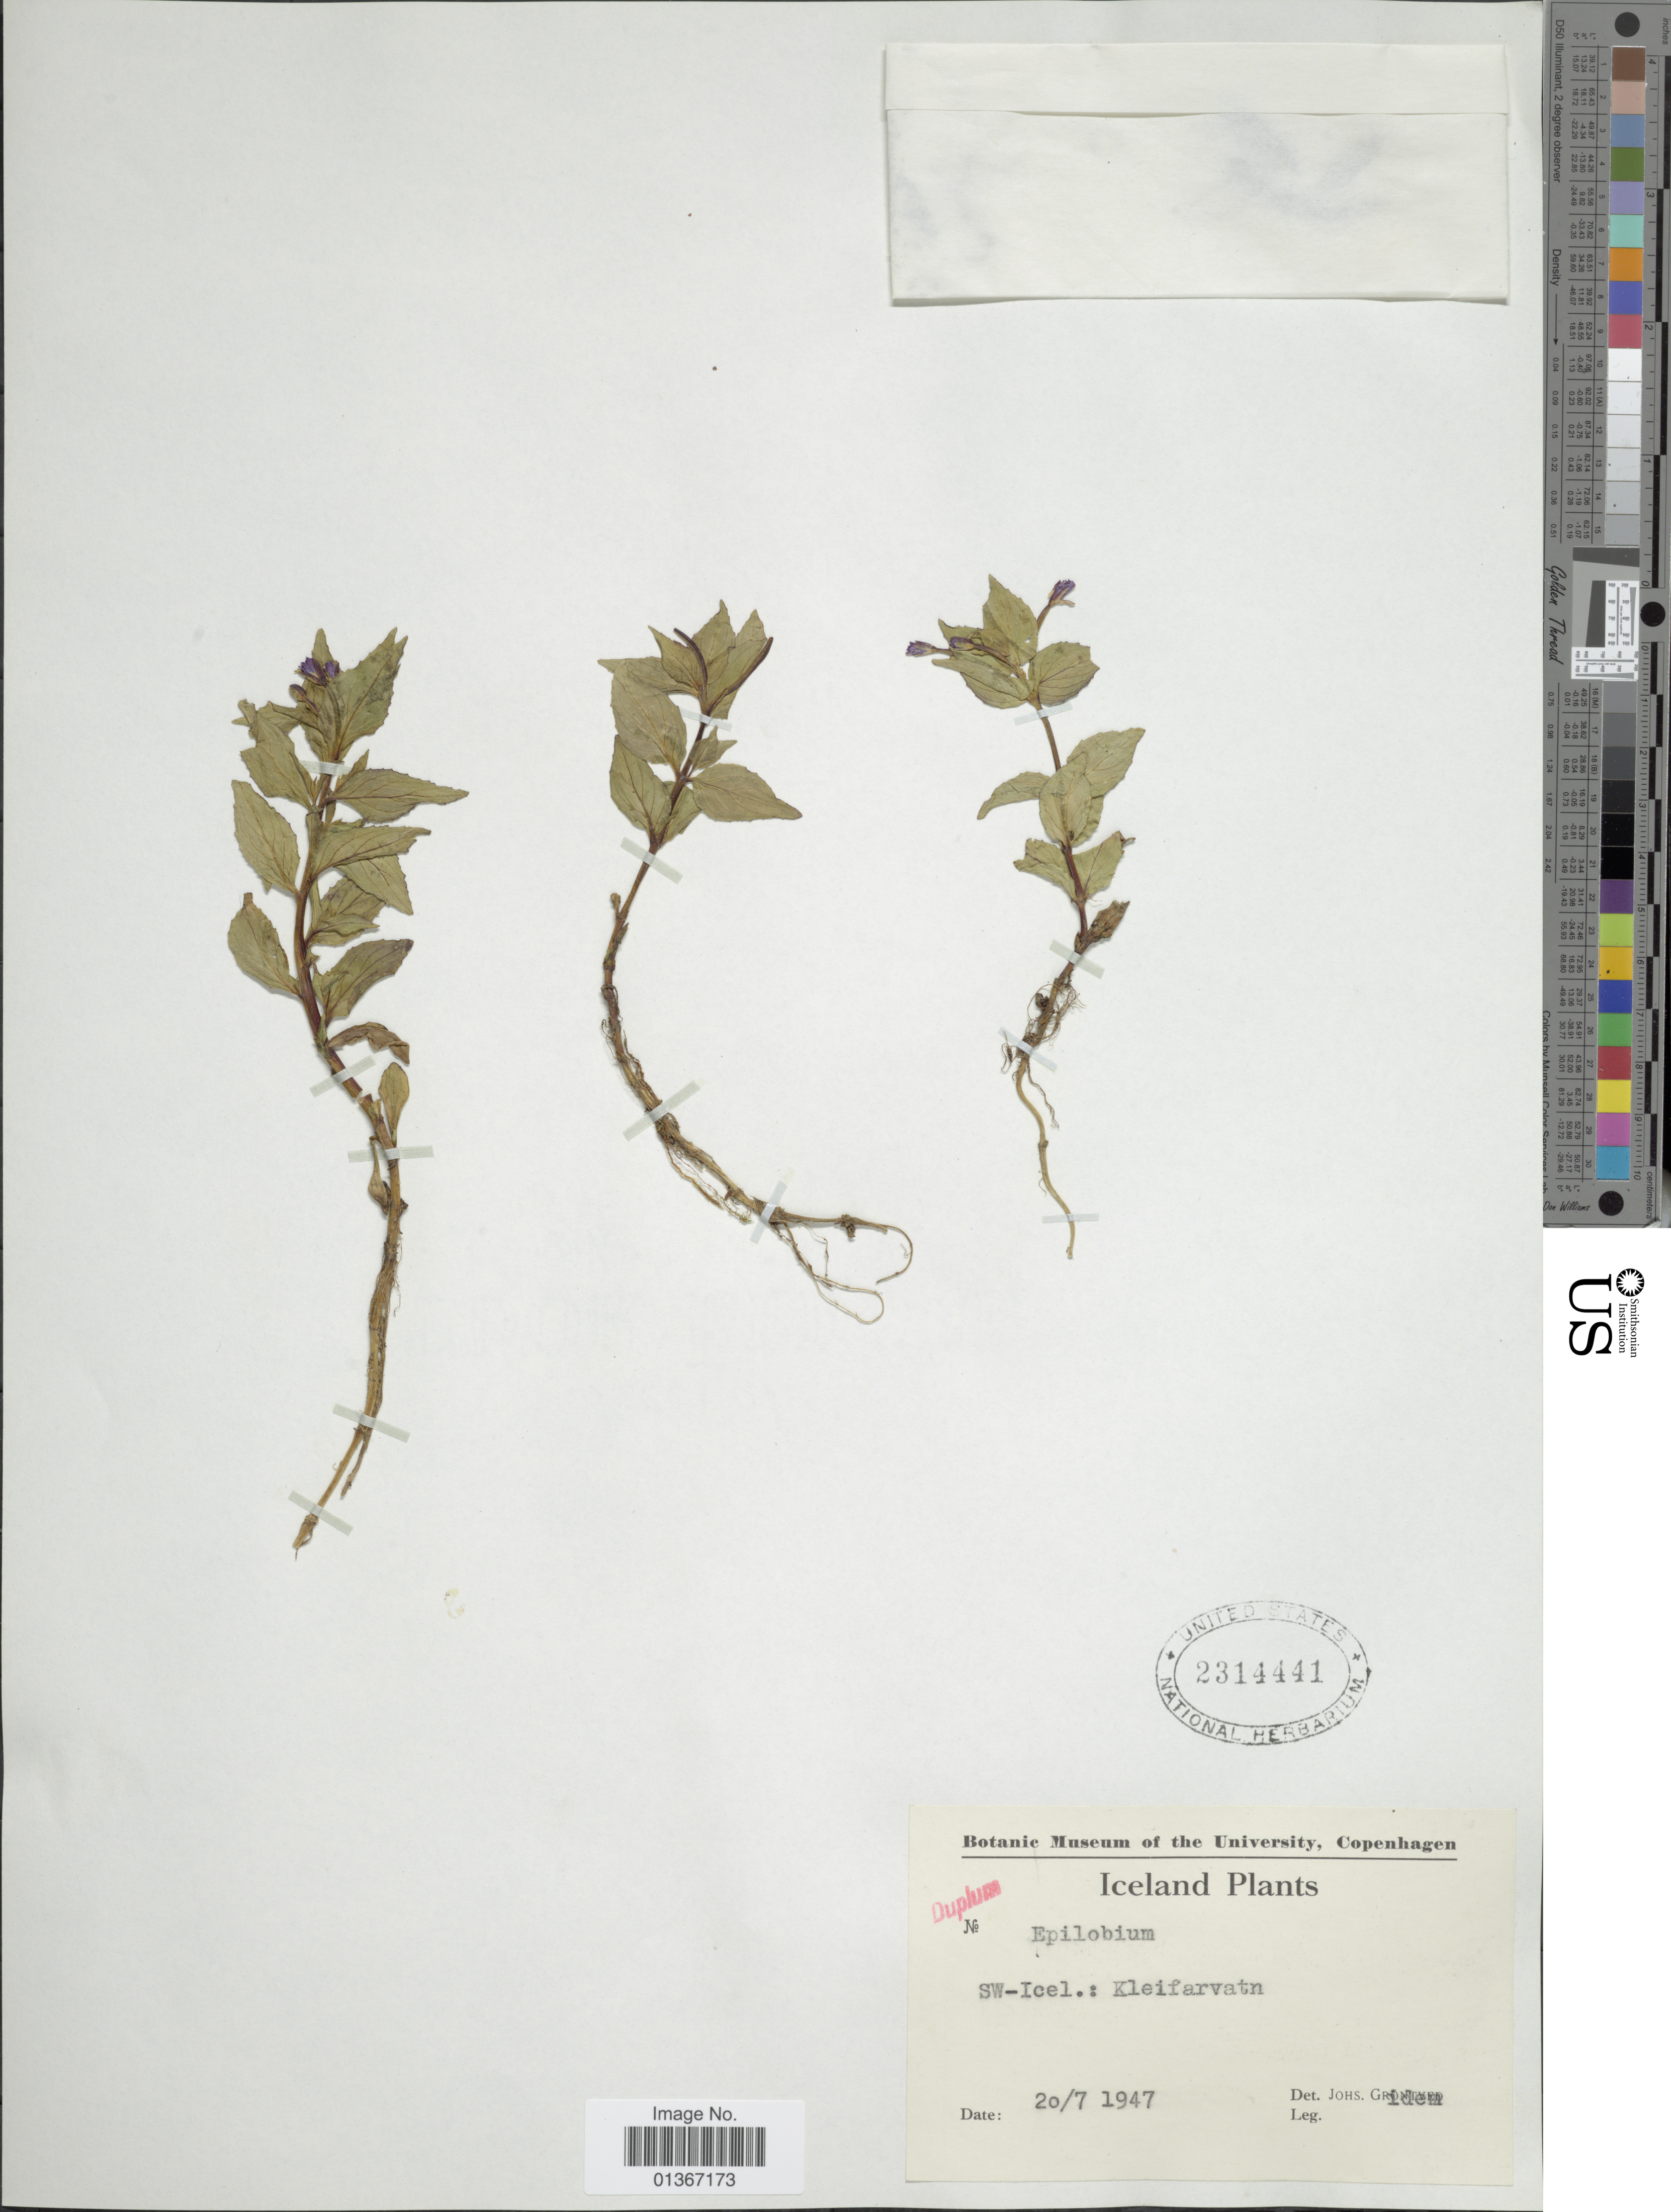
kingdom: Plantae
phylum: Tracheophyta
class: Magnoliopsida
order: Myrtales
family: Onagraceae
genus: Epilobium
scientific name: Epilobium sp.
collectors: J. Grontved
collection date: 1947-07-20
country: Iceland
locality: SW-Icel.: Kleifarvatn.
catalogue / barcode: US 2314441